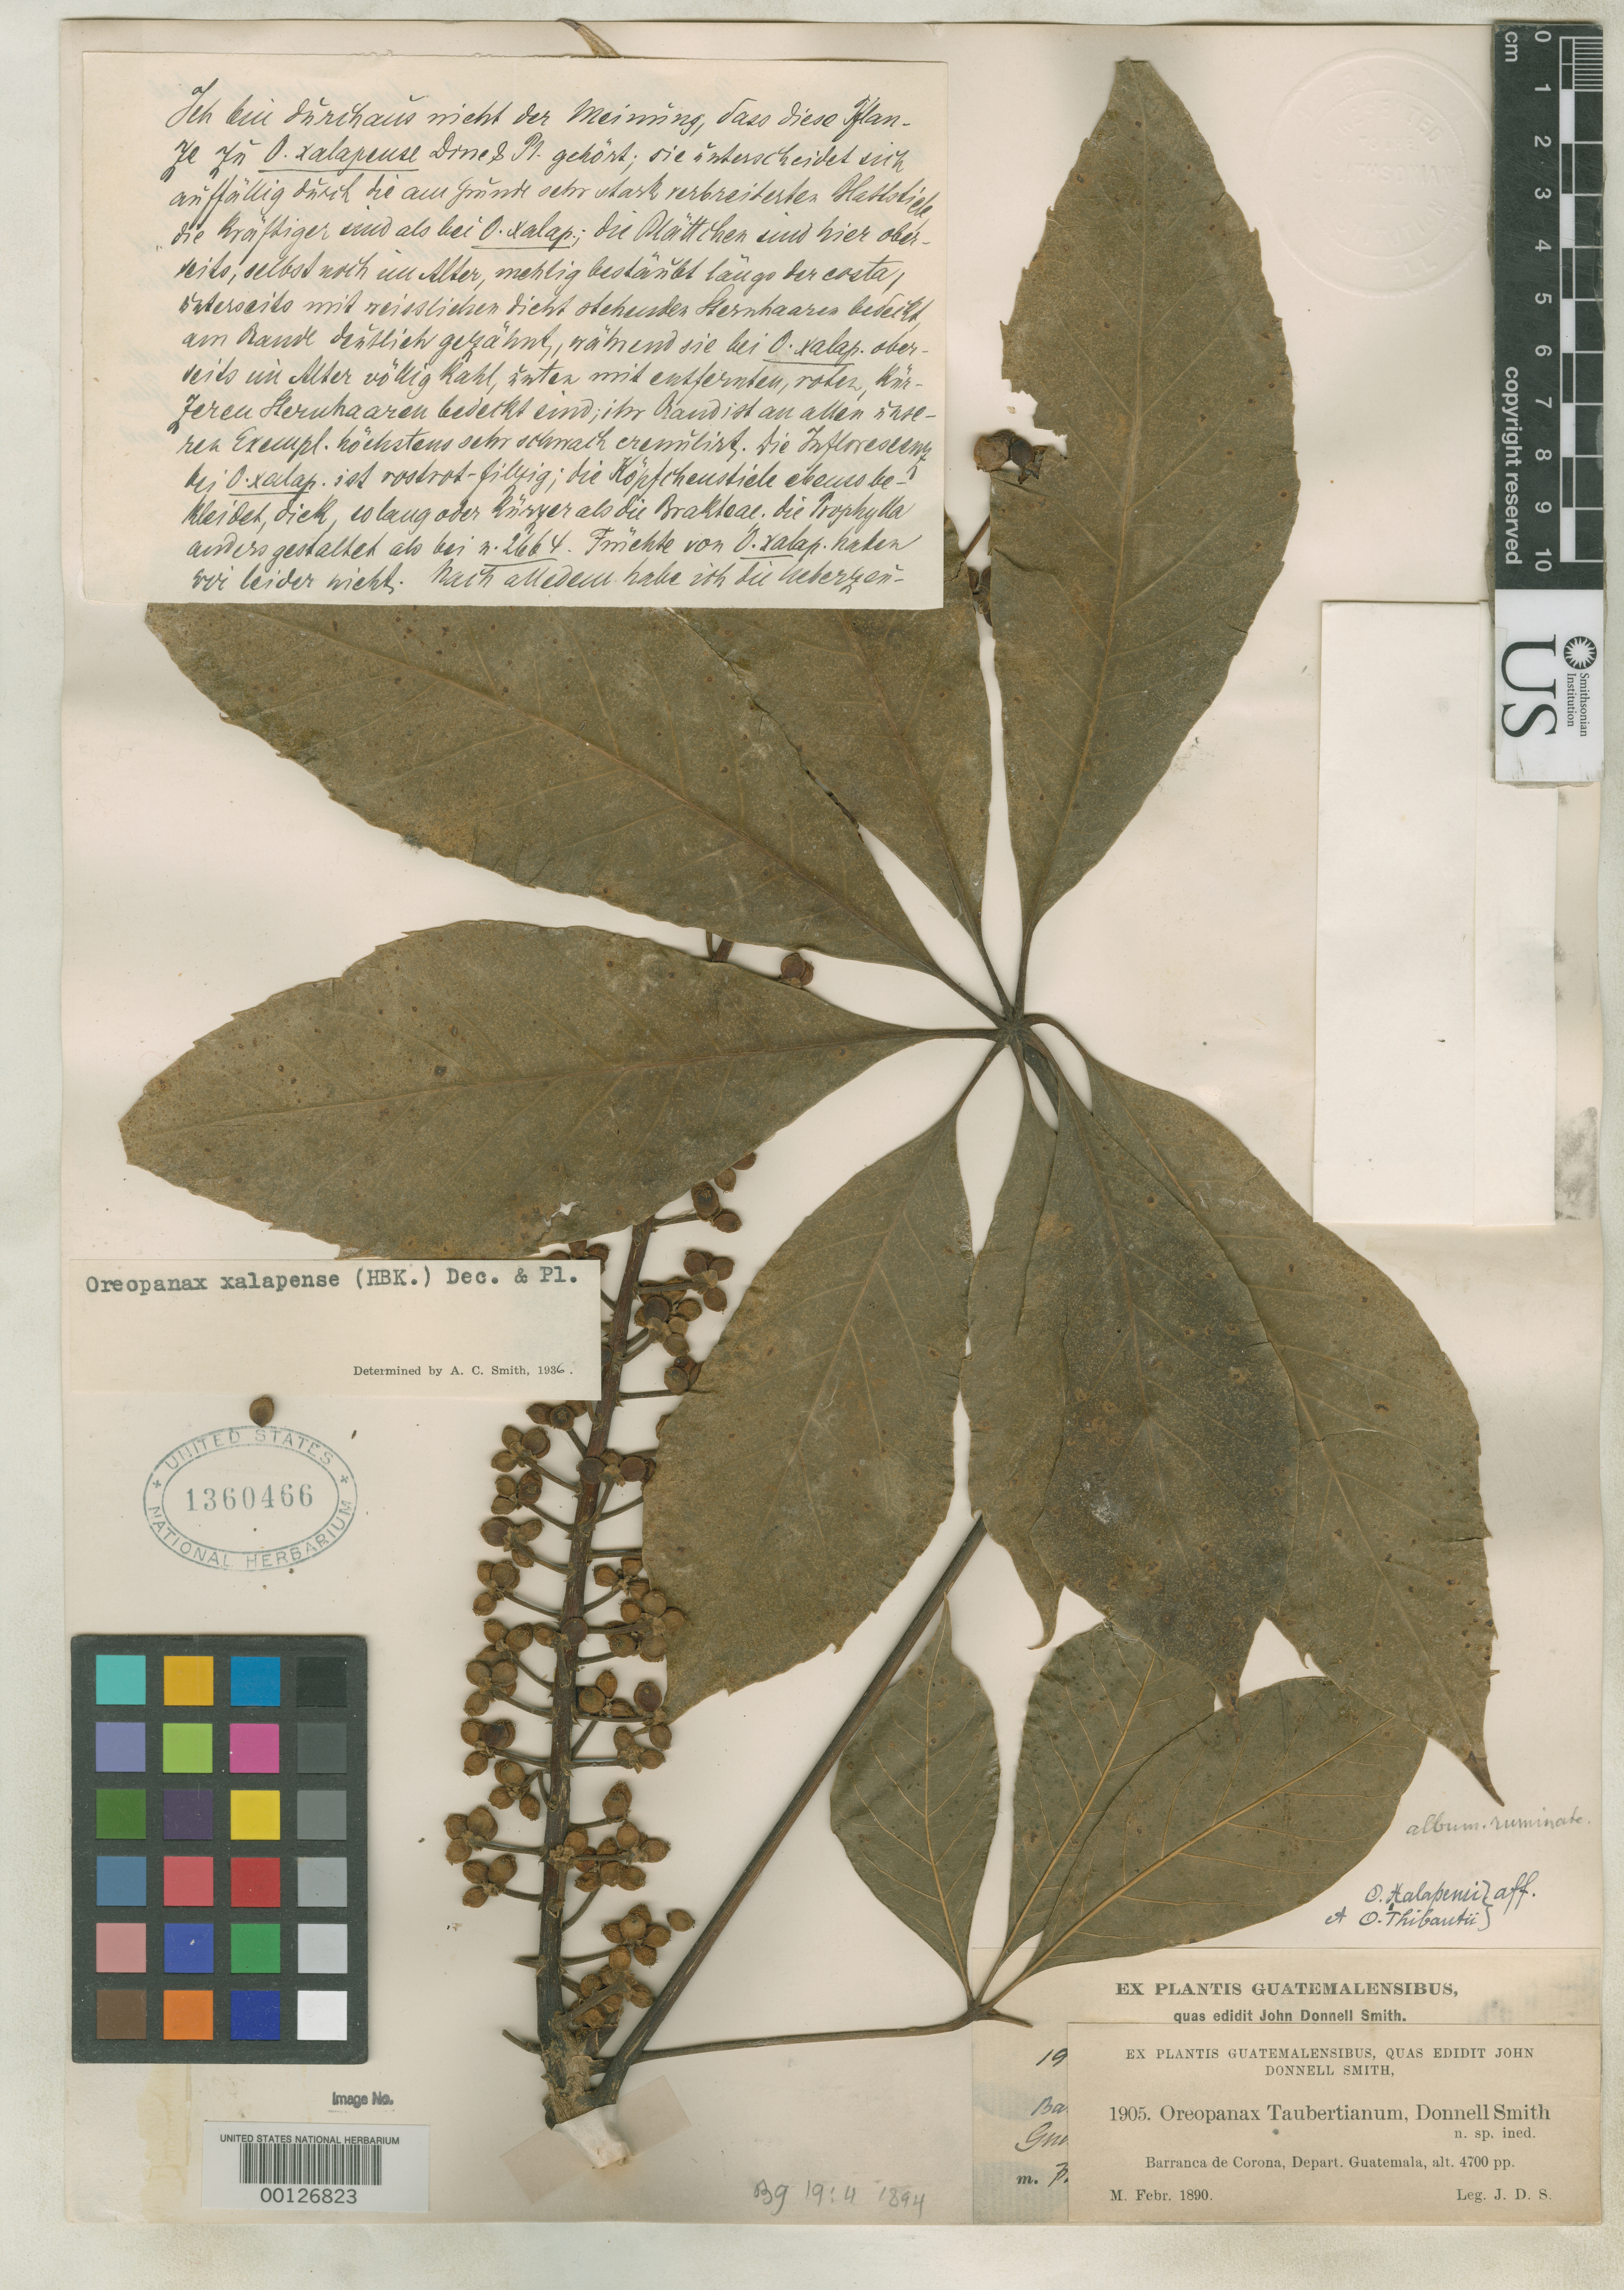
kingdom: Plantae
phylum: Tracheophyta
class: Magnoliopsida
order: Apiales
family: Araliaceae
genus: Oreopanax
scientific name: Oreopanax taubertianus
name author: Donn. Sm.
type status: Syntype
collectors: J. Donnell Smith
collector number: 1905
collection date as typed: Feb 1890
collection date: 1890-02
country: Guatemala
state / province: Guatemala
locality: Barranca de Corona.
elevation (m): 1433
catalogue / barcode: US 1360466